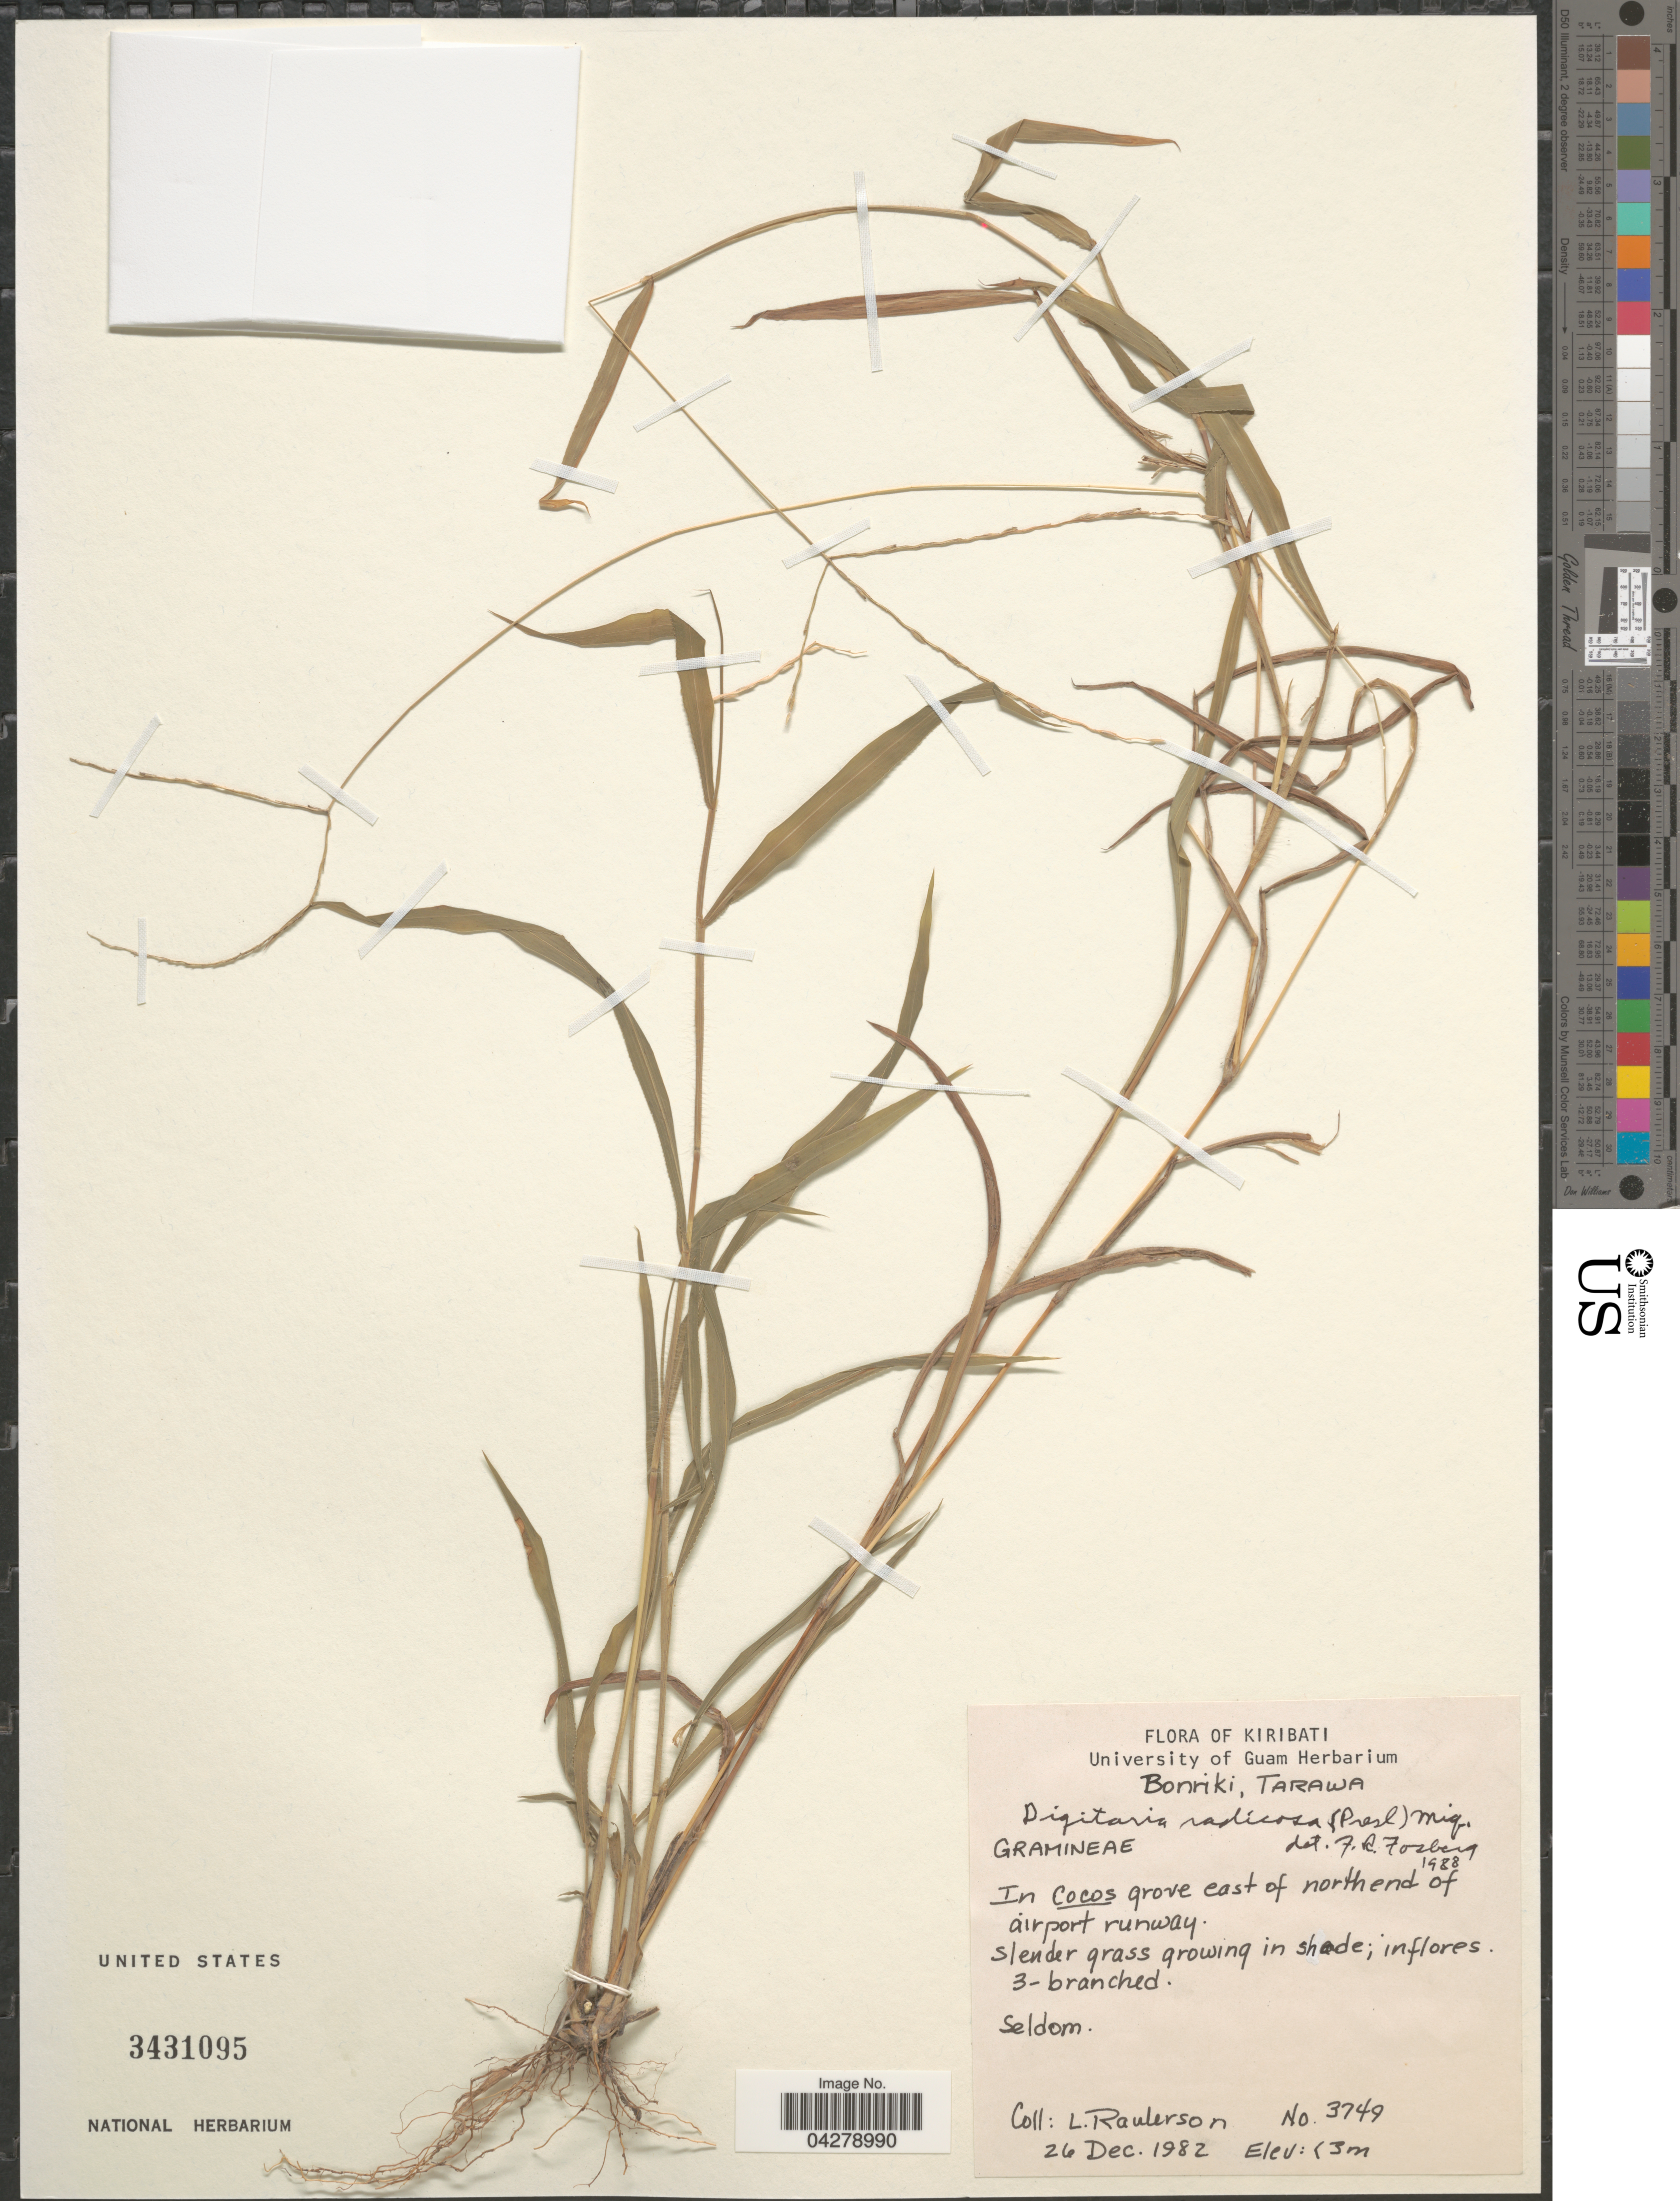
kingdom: Plantae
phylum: Tracheophyta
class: Liliopsida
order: Poales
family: Poaceae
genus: Digitaria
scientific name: Digitaria radicosa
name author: (J. Presl) Miq.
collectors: L. Raulerson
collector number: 3749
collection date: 1982-12-26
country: Kiribati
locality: Bonriki, Tarawa. In Cocos grove east of northend of airport runway.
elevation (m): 3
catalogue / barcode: US 3431095